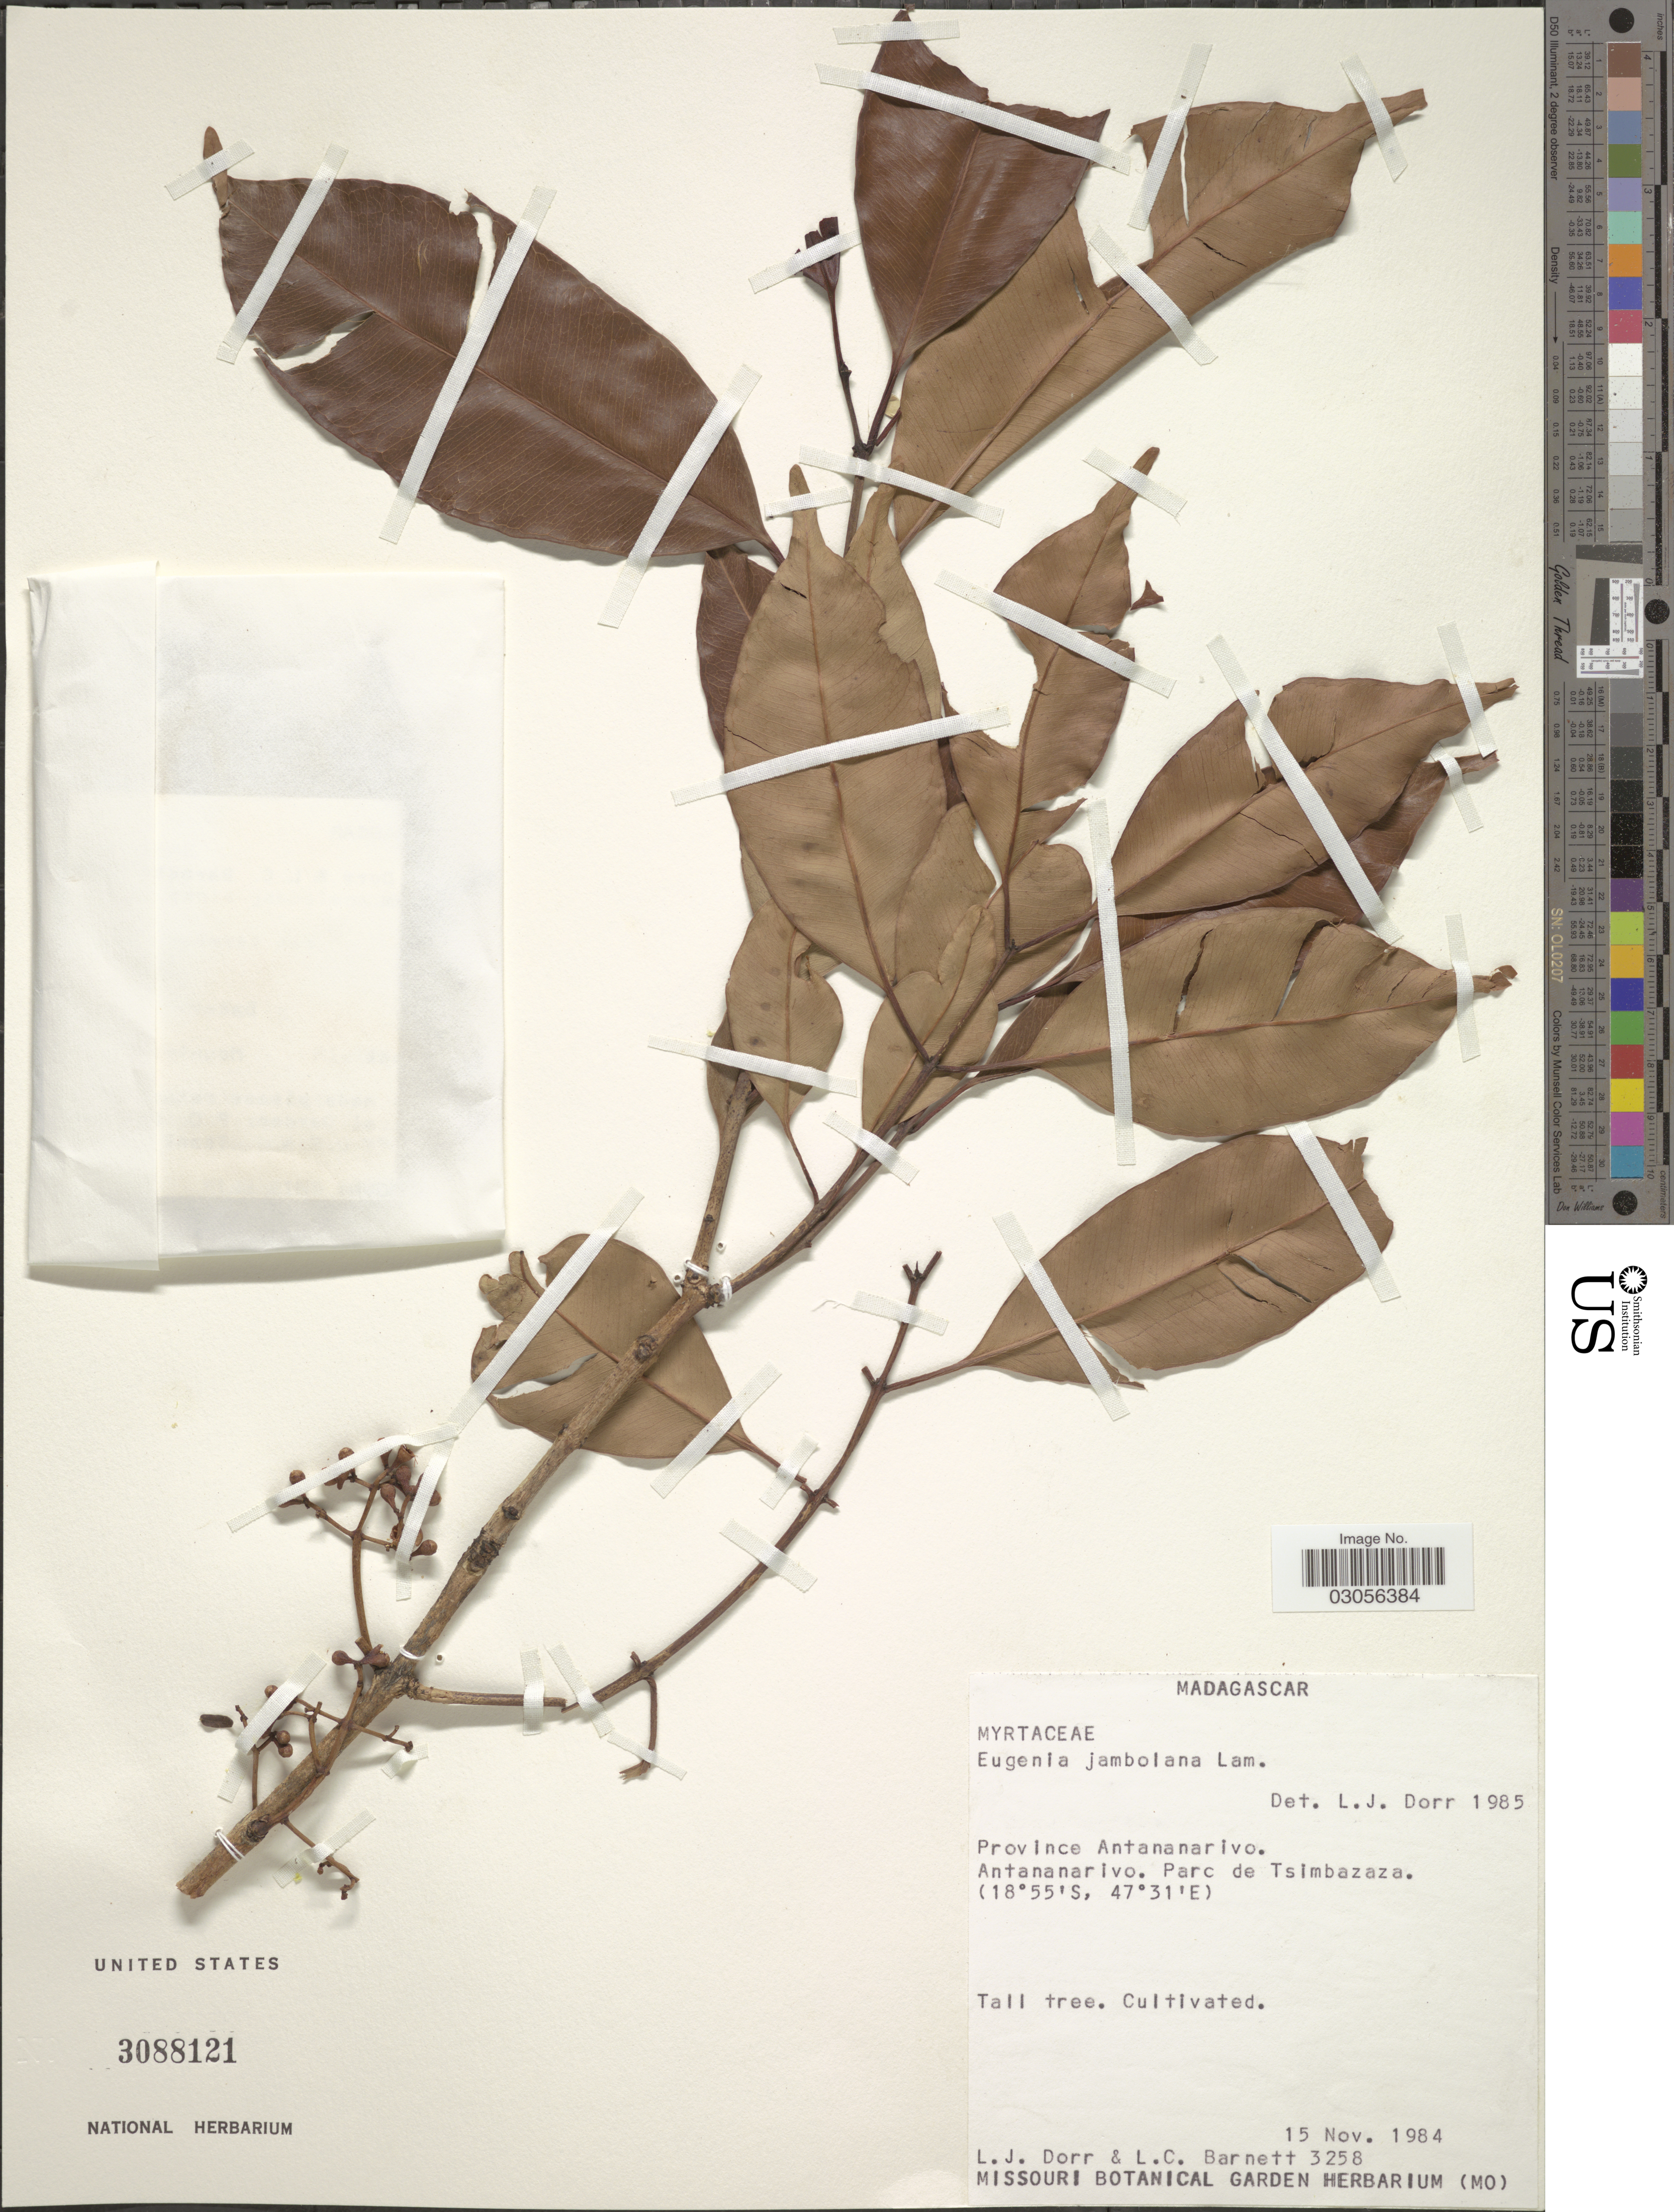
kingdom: Plantae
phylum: Tracheophyta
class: Magnoliopsida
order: Myrtales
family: Myrtaceae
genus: Syzygium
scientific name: Syzygium cumini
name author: (L.) Skeels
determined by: Labat, J.-N.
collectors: L. J. Dorr & L. C. Barnett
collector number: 3258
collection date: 1984-11-15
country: Madagascar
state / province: Analamanga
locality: Antananarivo. Parc de Tsimbazaza.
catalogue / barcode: US 3088121